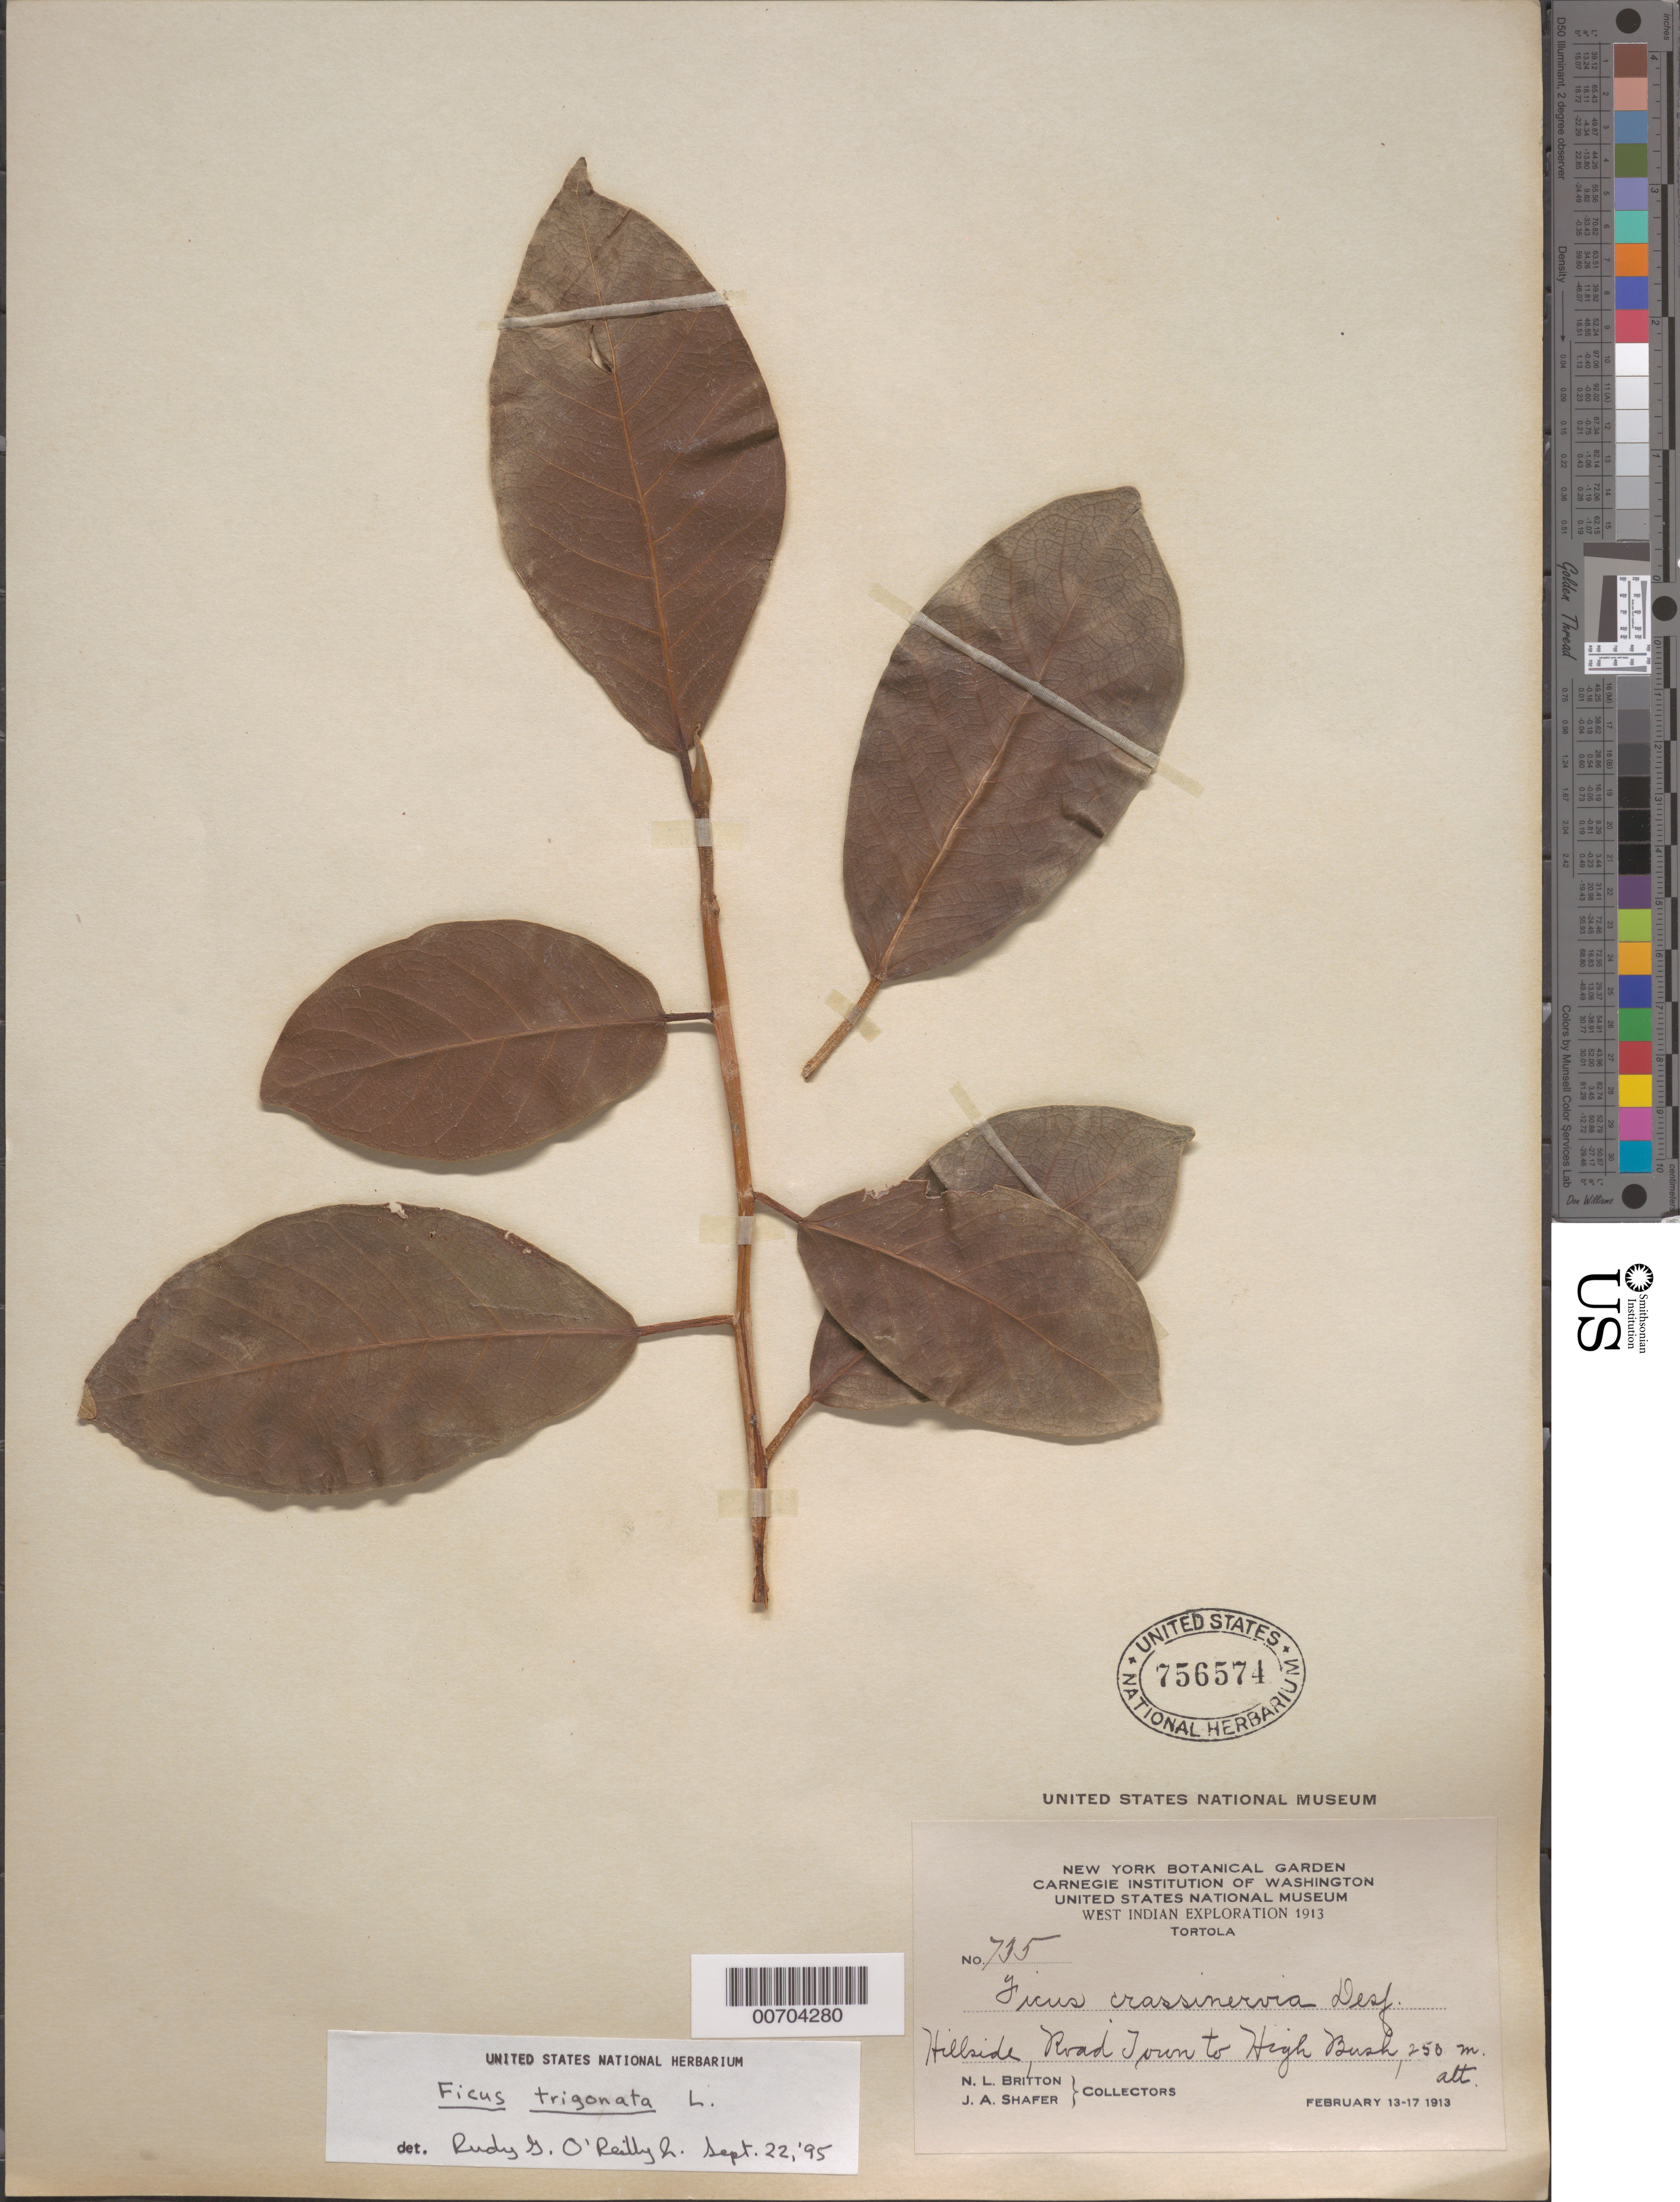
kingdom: Plantae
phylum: Tracheophyta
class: Magnoliopsida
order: Rosales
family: Moraceae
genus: Ficus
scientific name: Ficus trigonata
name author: L.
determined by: O'Reilly, R. G., Jr., (US), NMNH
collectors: N. Britton & J. A. Shafer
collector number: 735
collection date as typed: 13 Feb 1913 to 17 Feb 1913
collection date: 1913-02-13/1913-02-17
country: British Virgin Islands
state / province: Tortola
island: Tortola Island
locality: Road Town to High Bush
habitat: Hillside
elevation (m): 250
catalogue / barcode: US 756574